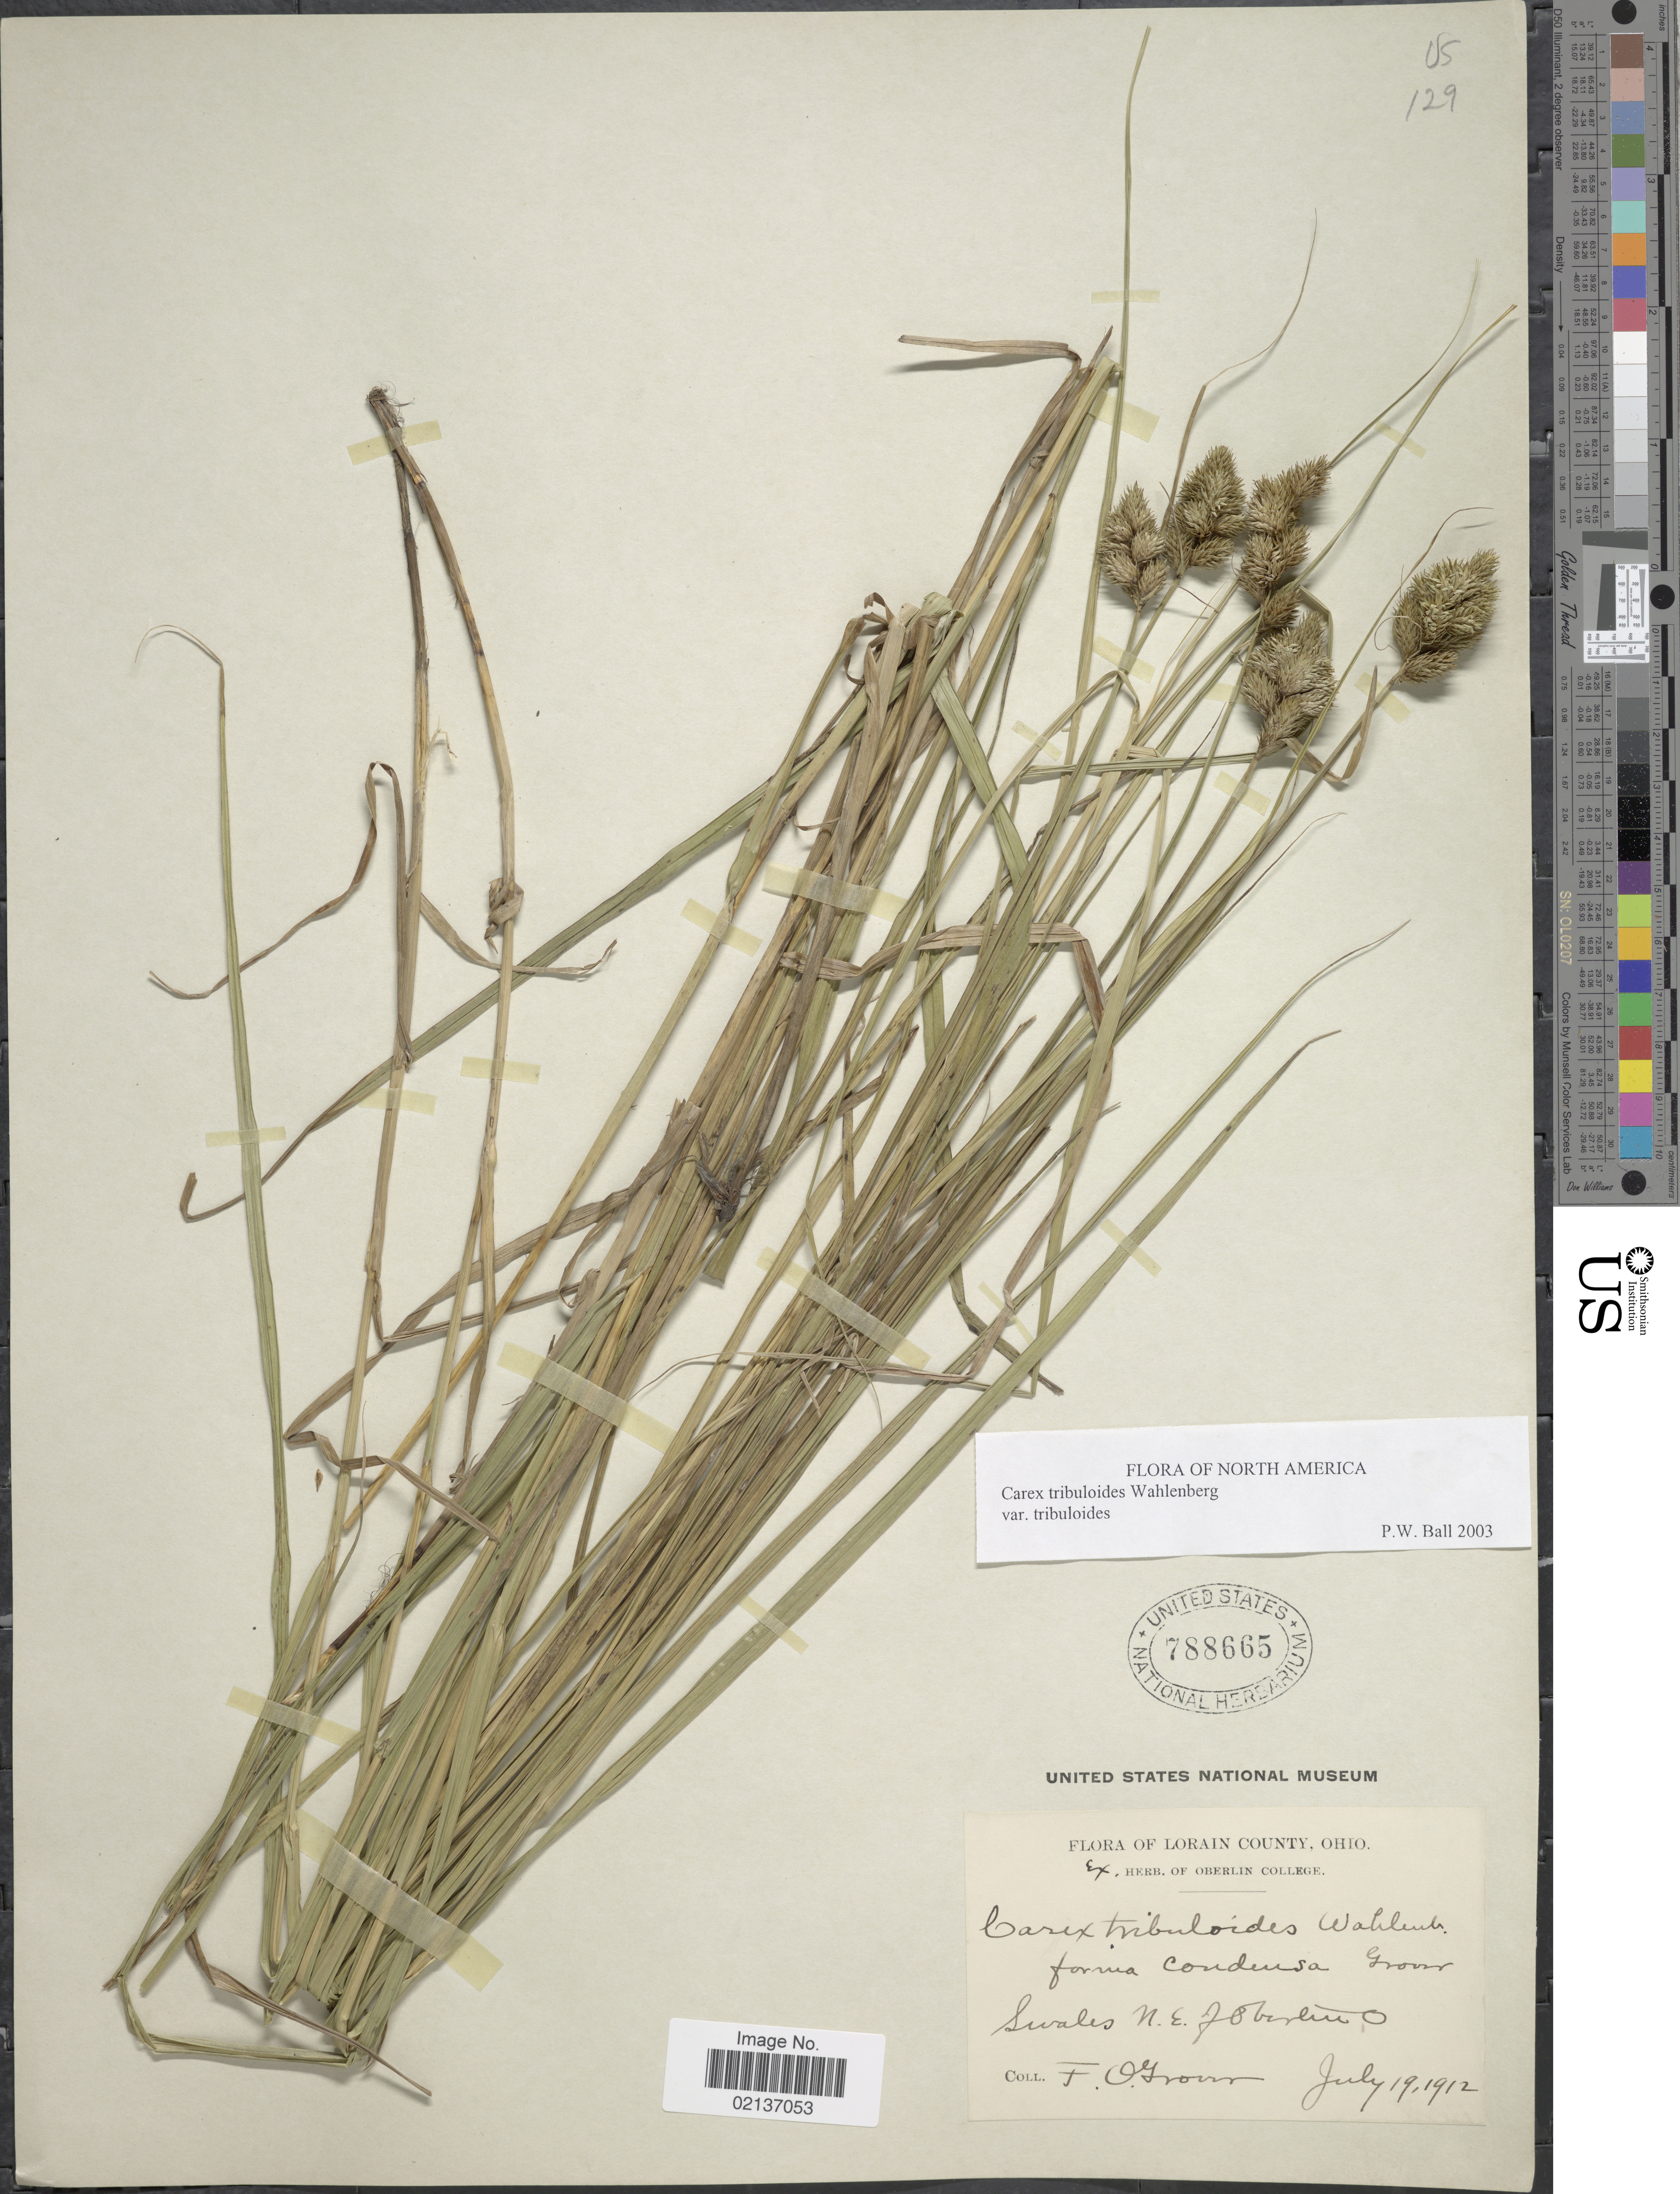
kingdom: Plantae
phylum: Tracheophyta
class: Liliopsida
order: Poales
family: Cyperaceae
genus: Carex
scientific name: Carex tribuloides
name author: Wahlenb.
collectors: F. Grover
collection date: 1912-07-19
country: United States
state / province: Ohio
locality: Lorain County, Swales, N.E. of Oberlin, O.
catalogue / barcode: US 788665